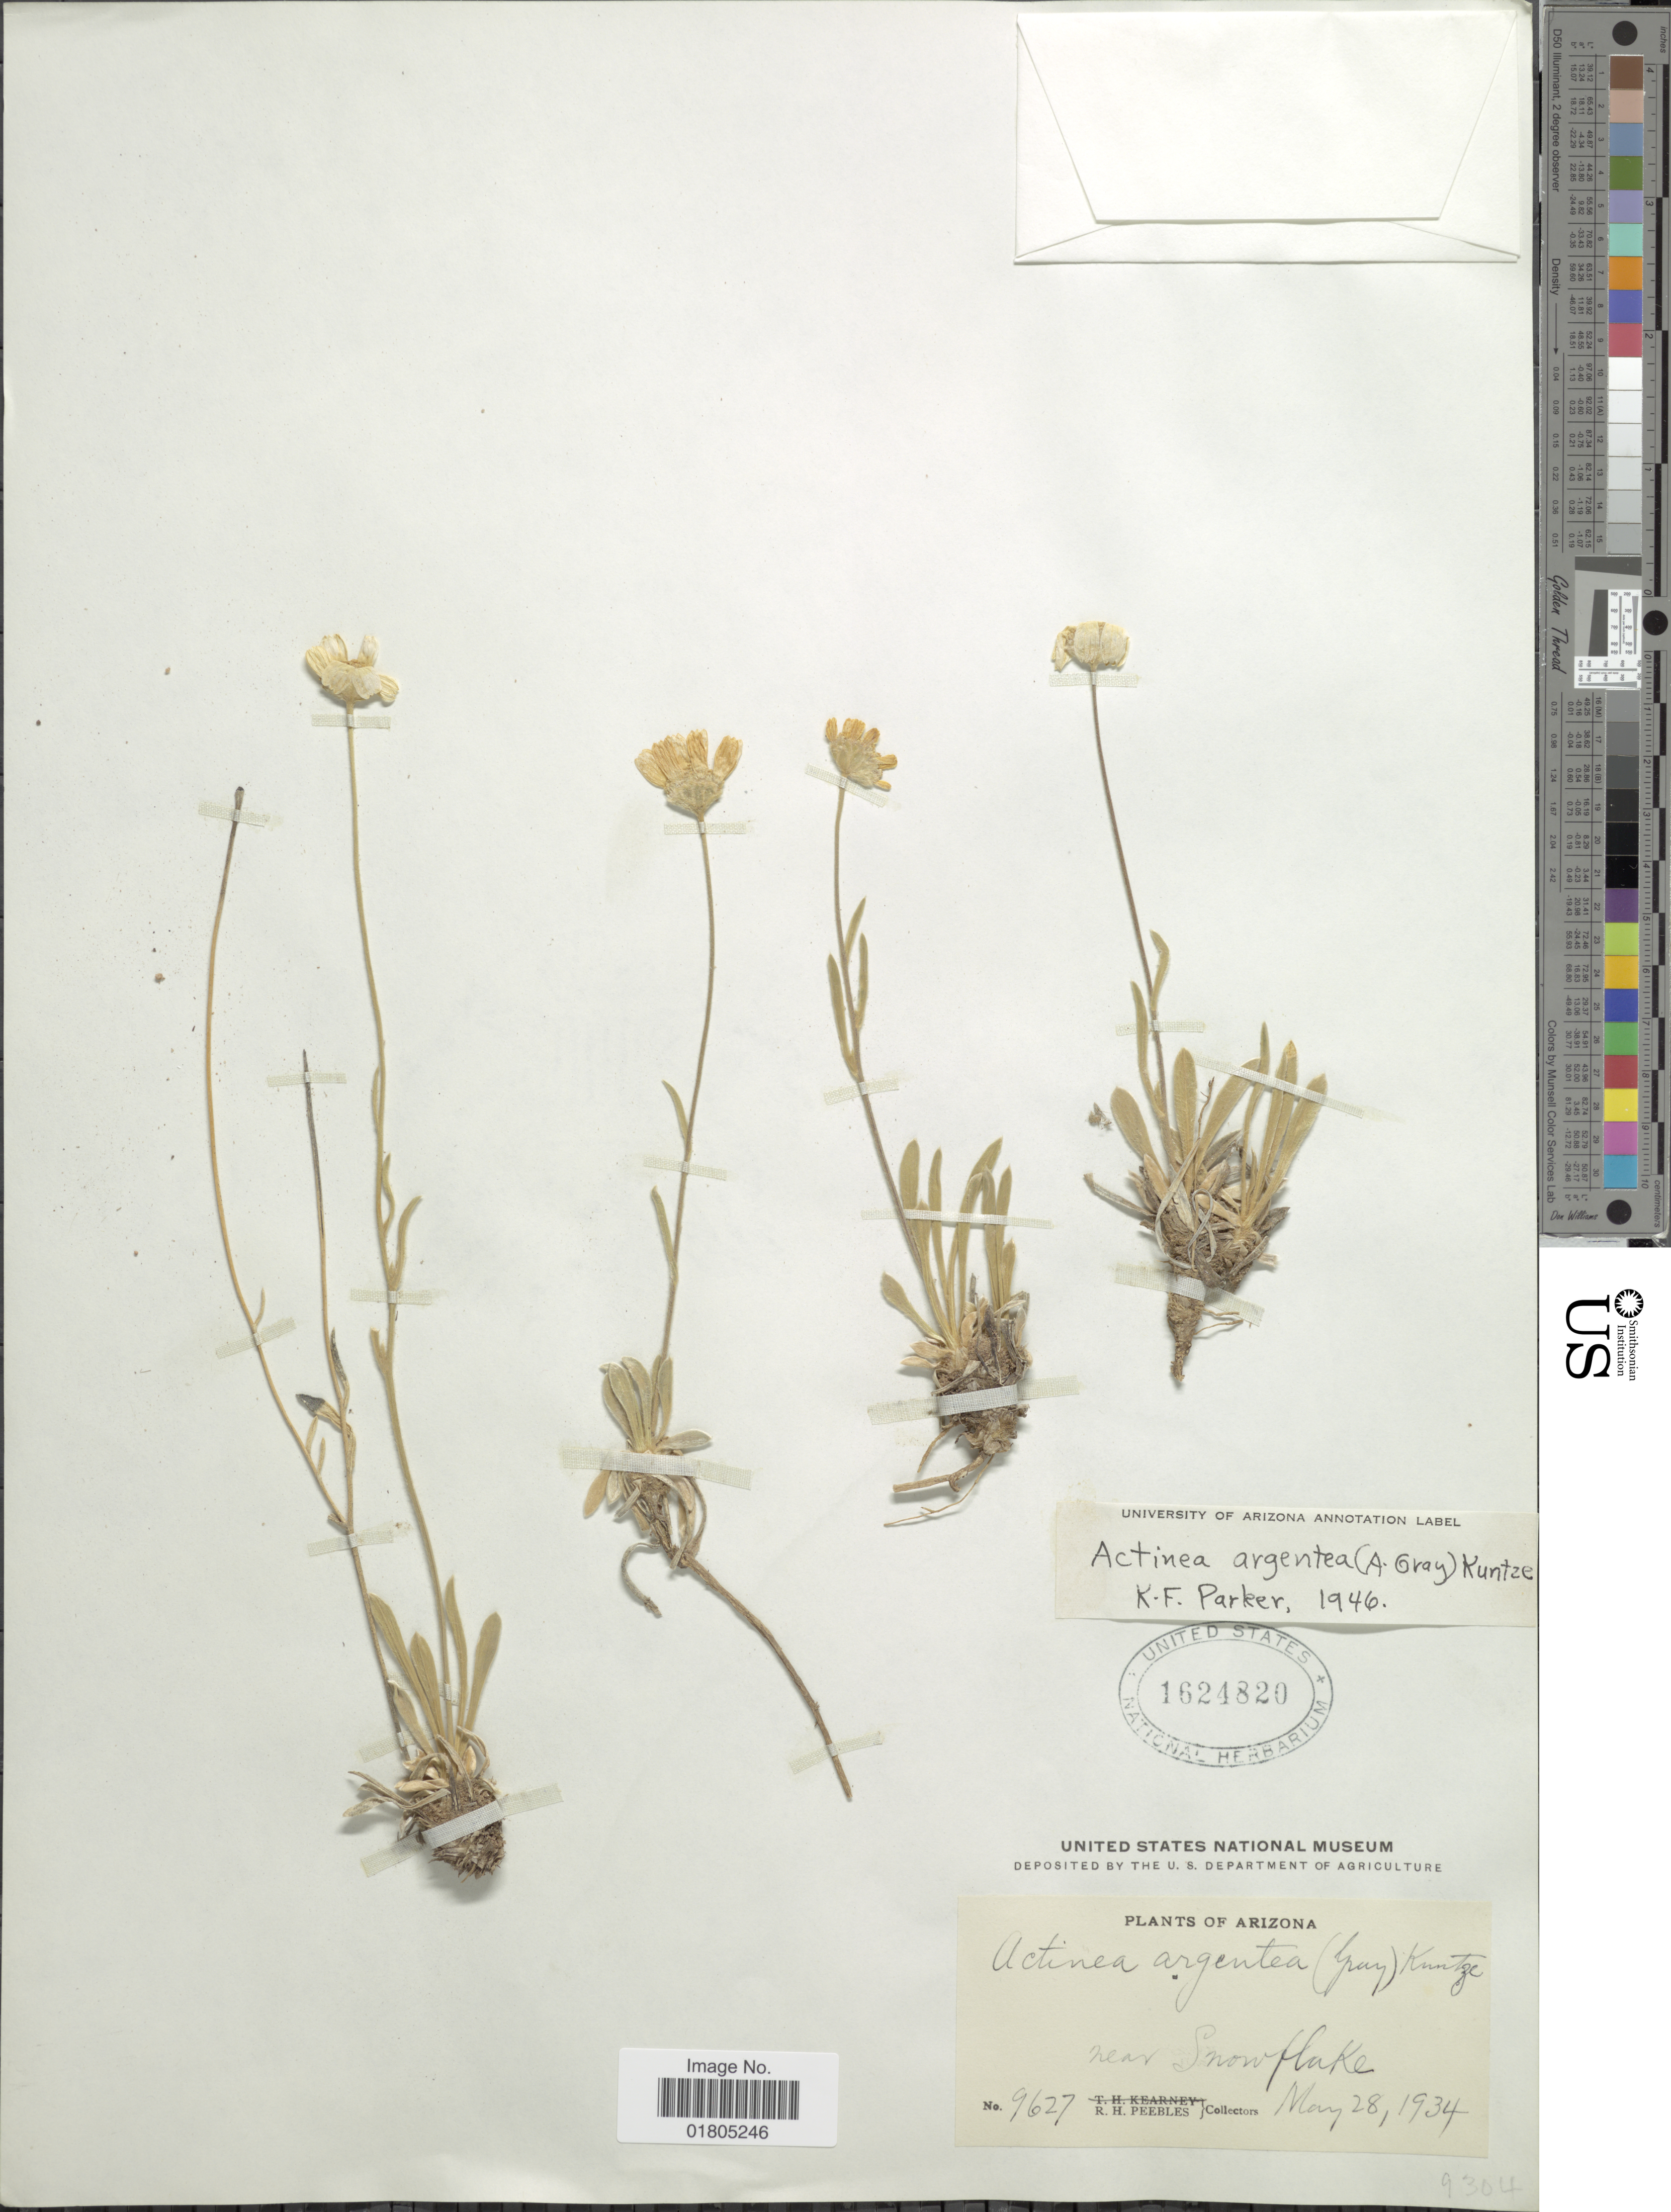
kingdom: Plantae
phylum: Tracheophyta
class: Magnoliopsida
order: Asterales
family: Asteraceae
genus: Actinea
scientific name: Actinea argentea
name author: (A. Gray) Kuntze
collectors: R. H. Peebles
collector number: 9627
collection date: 1934-05-28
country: United States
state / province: Arizona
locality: Near Snowflake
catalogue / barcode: US 1624820